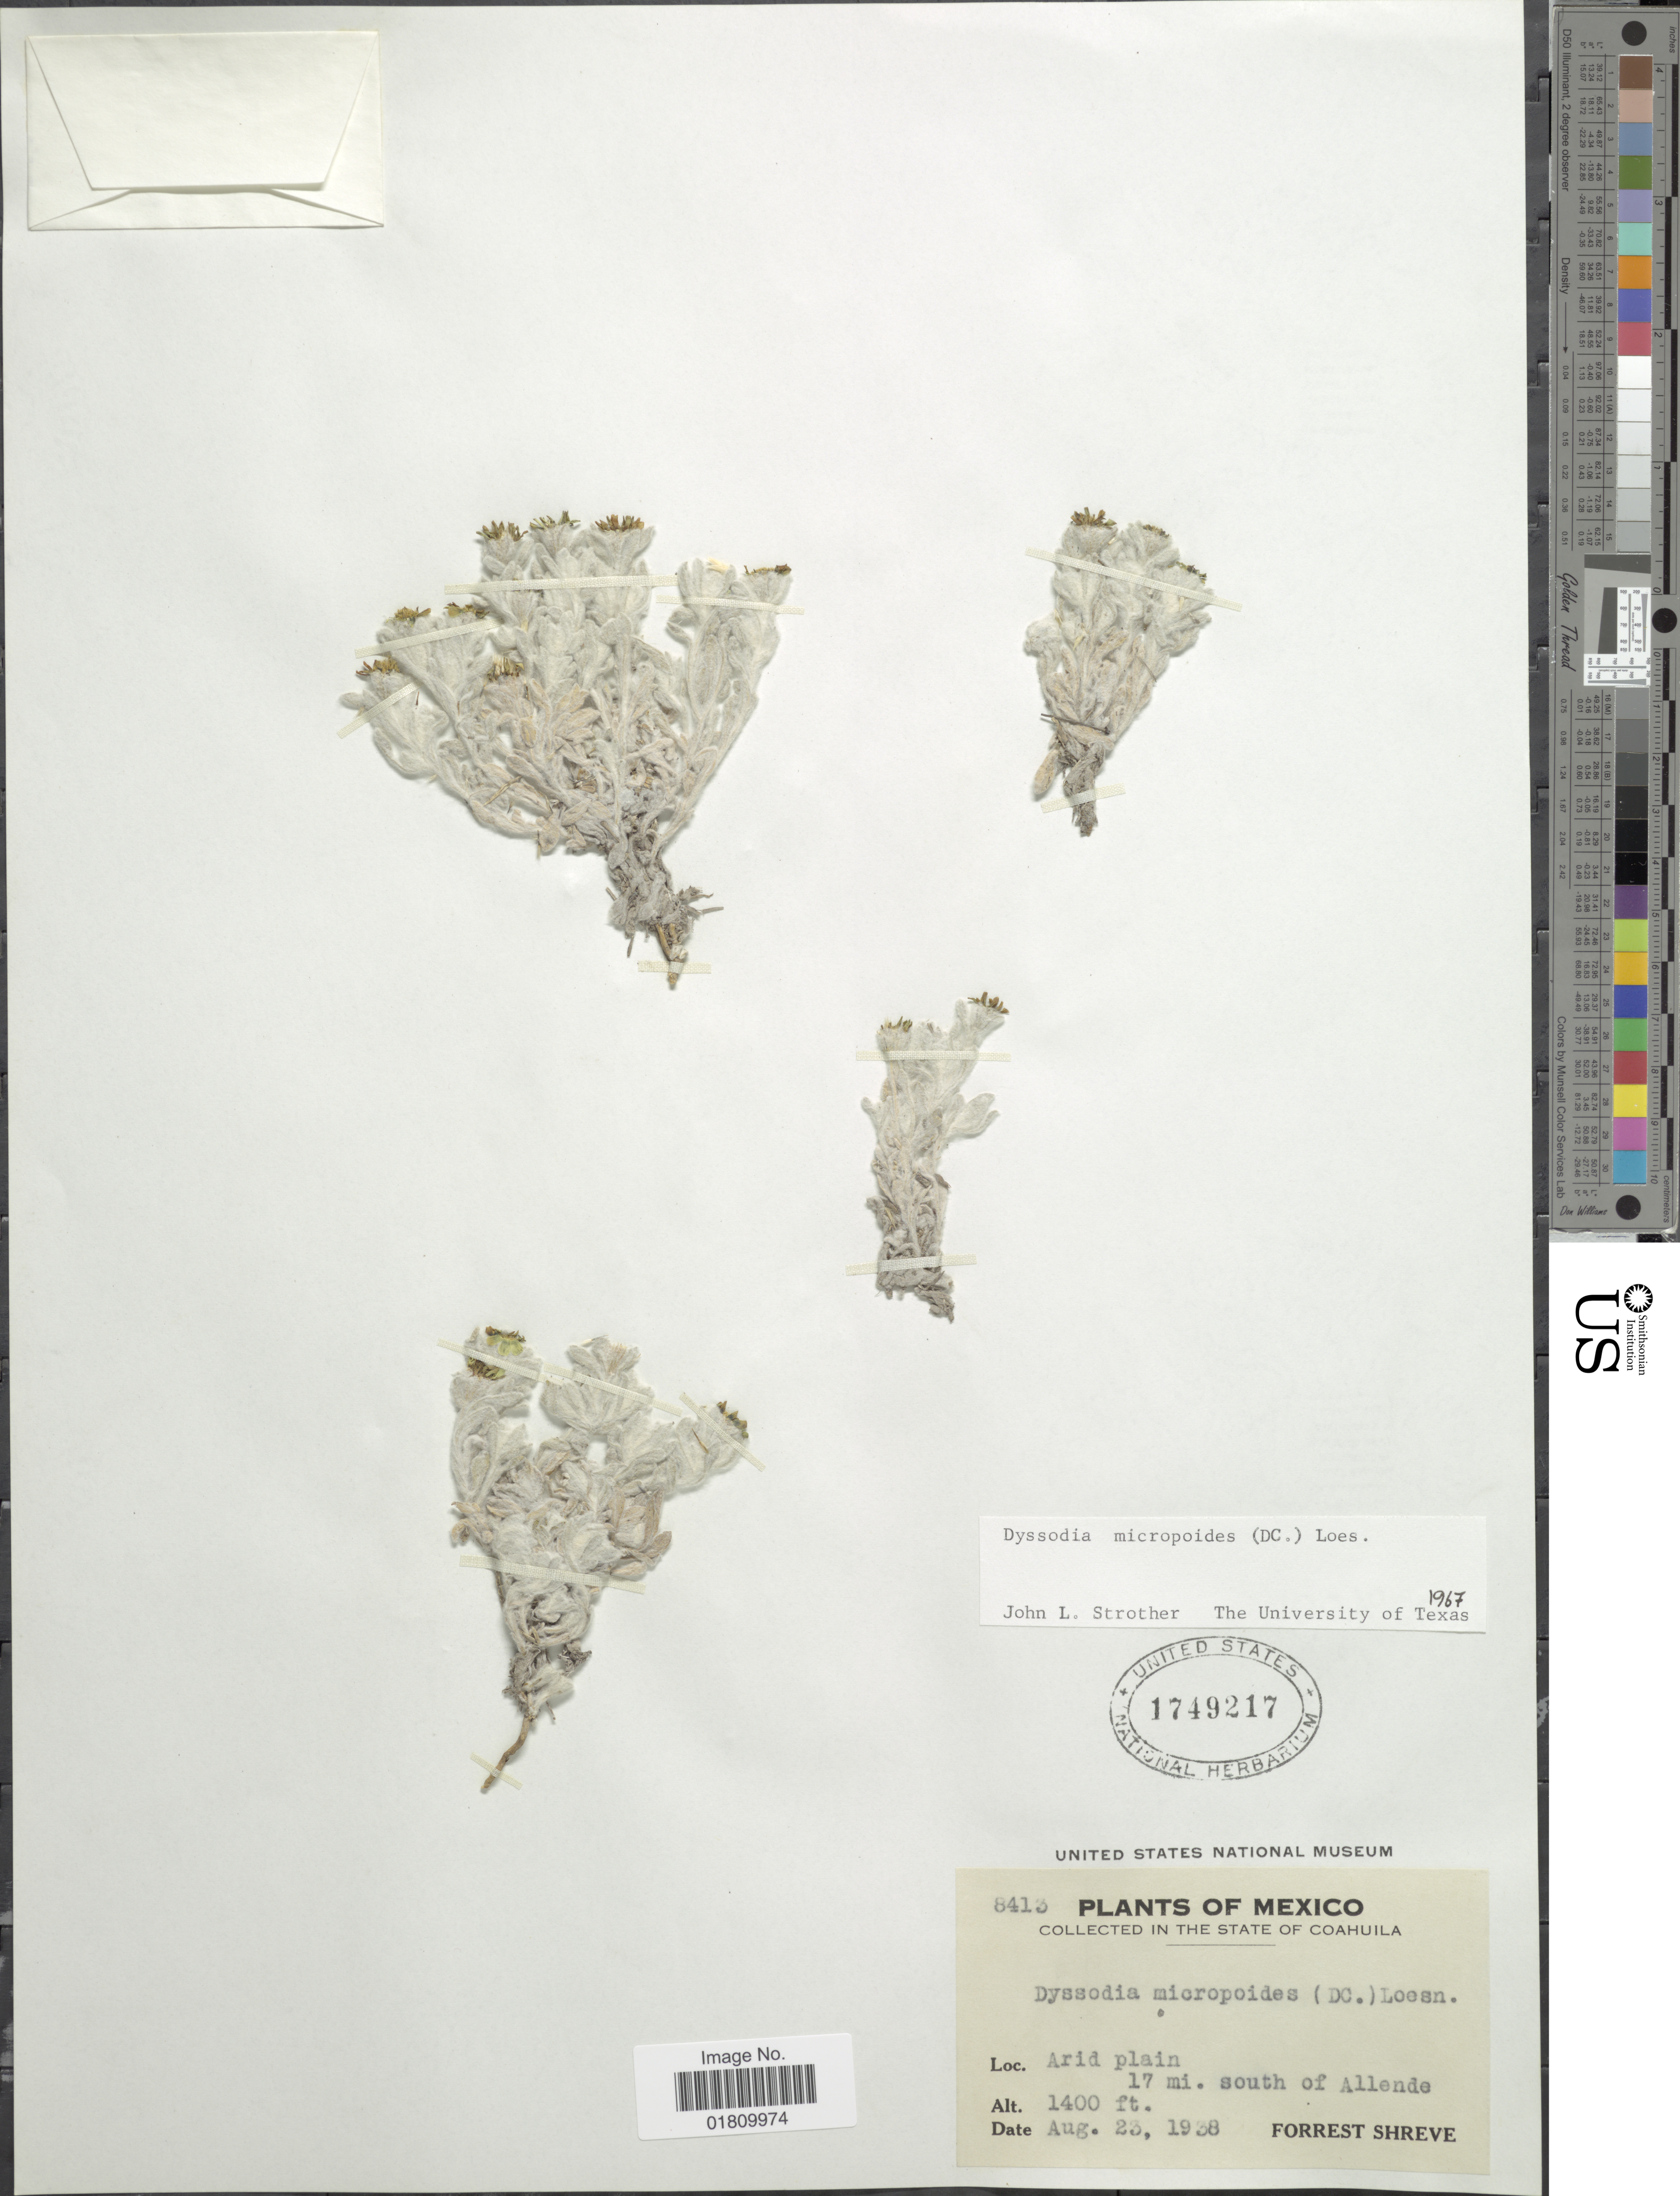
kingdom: Plantae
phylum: Tracheophyta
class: Magnoliopsida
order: Asterales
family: Asteraceae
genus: Thymophylla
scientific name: Thymophylla micropoides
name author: (DC.) Strother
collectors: F. Shreve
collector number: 8413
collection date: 1938-08-23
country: Mexico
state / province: Coahuila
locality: Arid plain, 17 mi. south of Allende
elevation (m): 427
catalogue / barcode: US 1749217